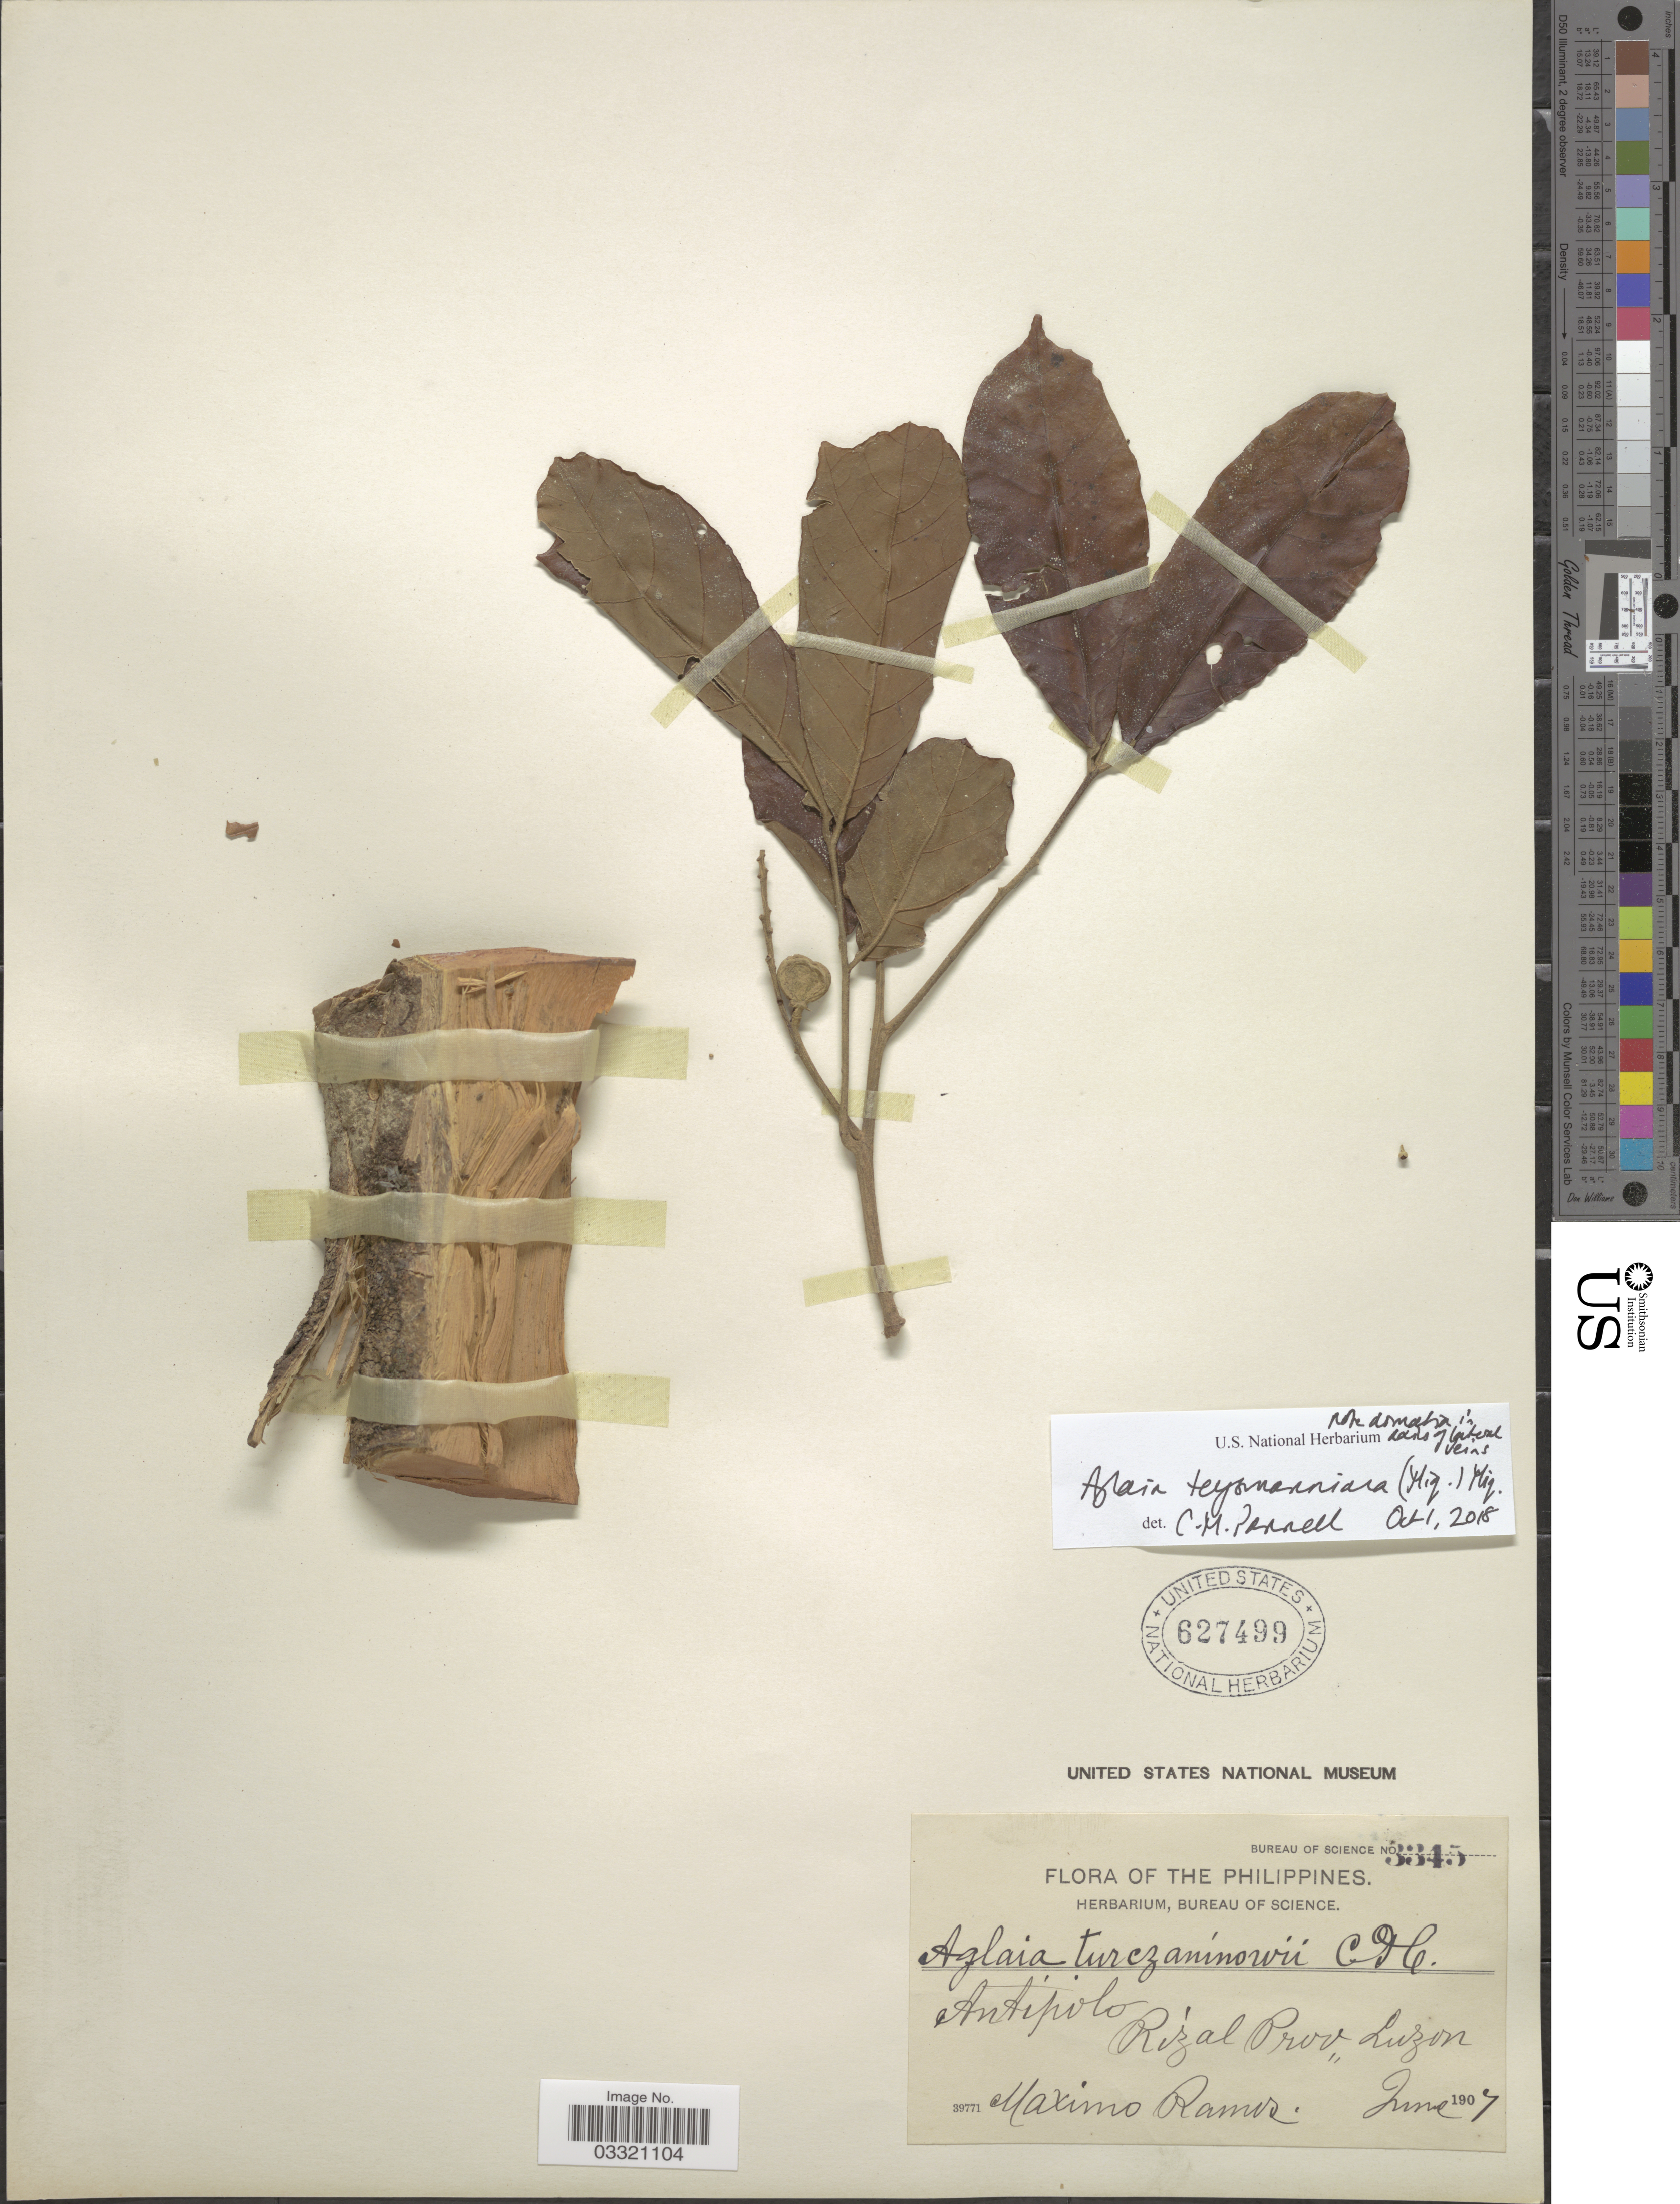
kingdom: Plantae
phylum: Tracheophyta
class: Magnoliopsida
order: Sapindales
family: Meliaceae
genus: Aglaia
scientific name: Aglaia teysmanniana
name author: (Miq.) Miq.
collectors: M. Ramos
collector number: Bureau of Science 3345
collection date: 1907-06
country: Philippines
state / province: Calabarzon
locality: Antipolo, Rizal Prov., Luzon.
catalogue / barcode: US 627499